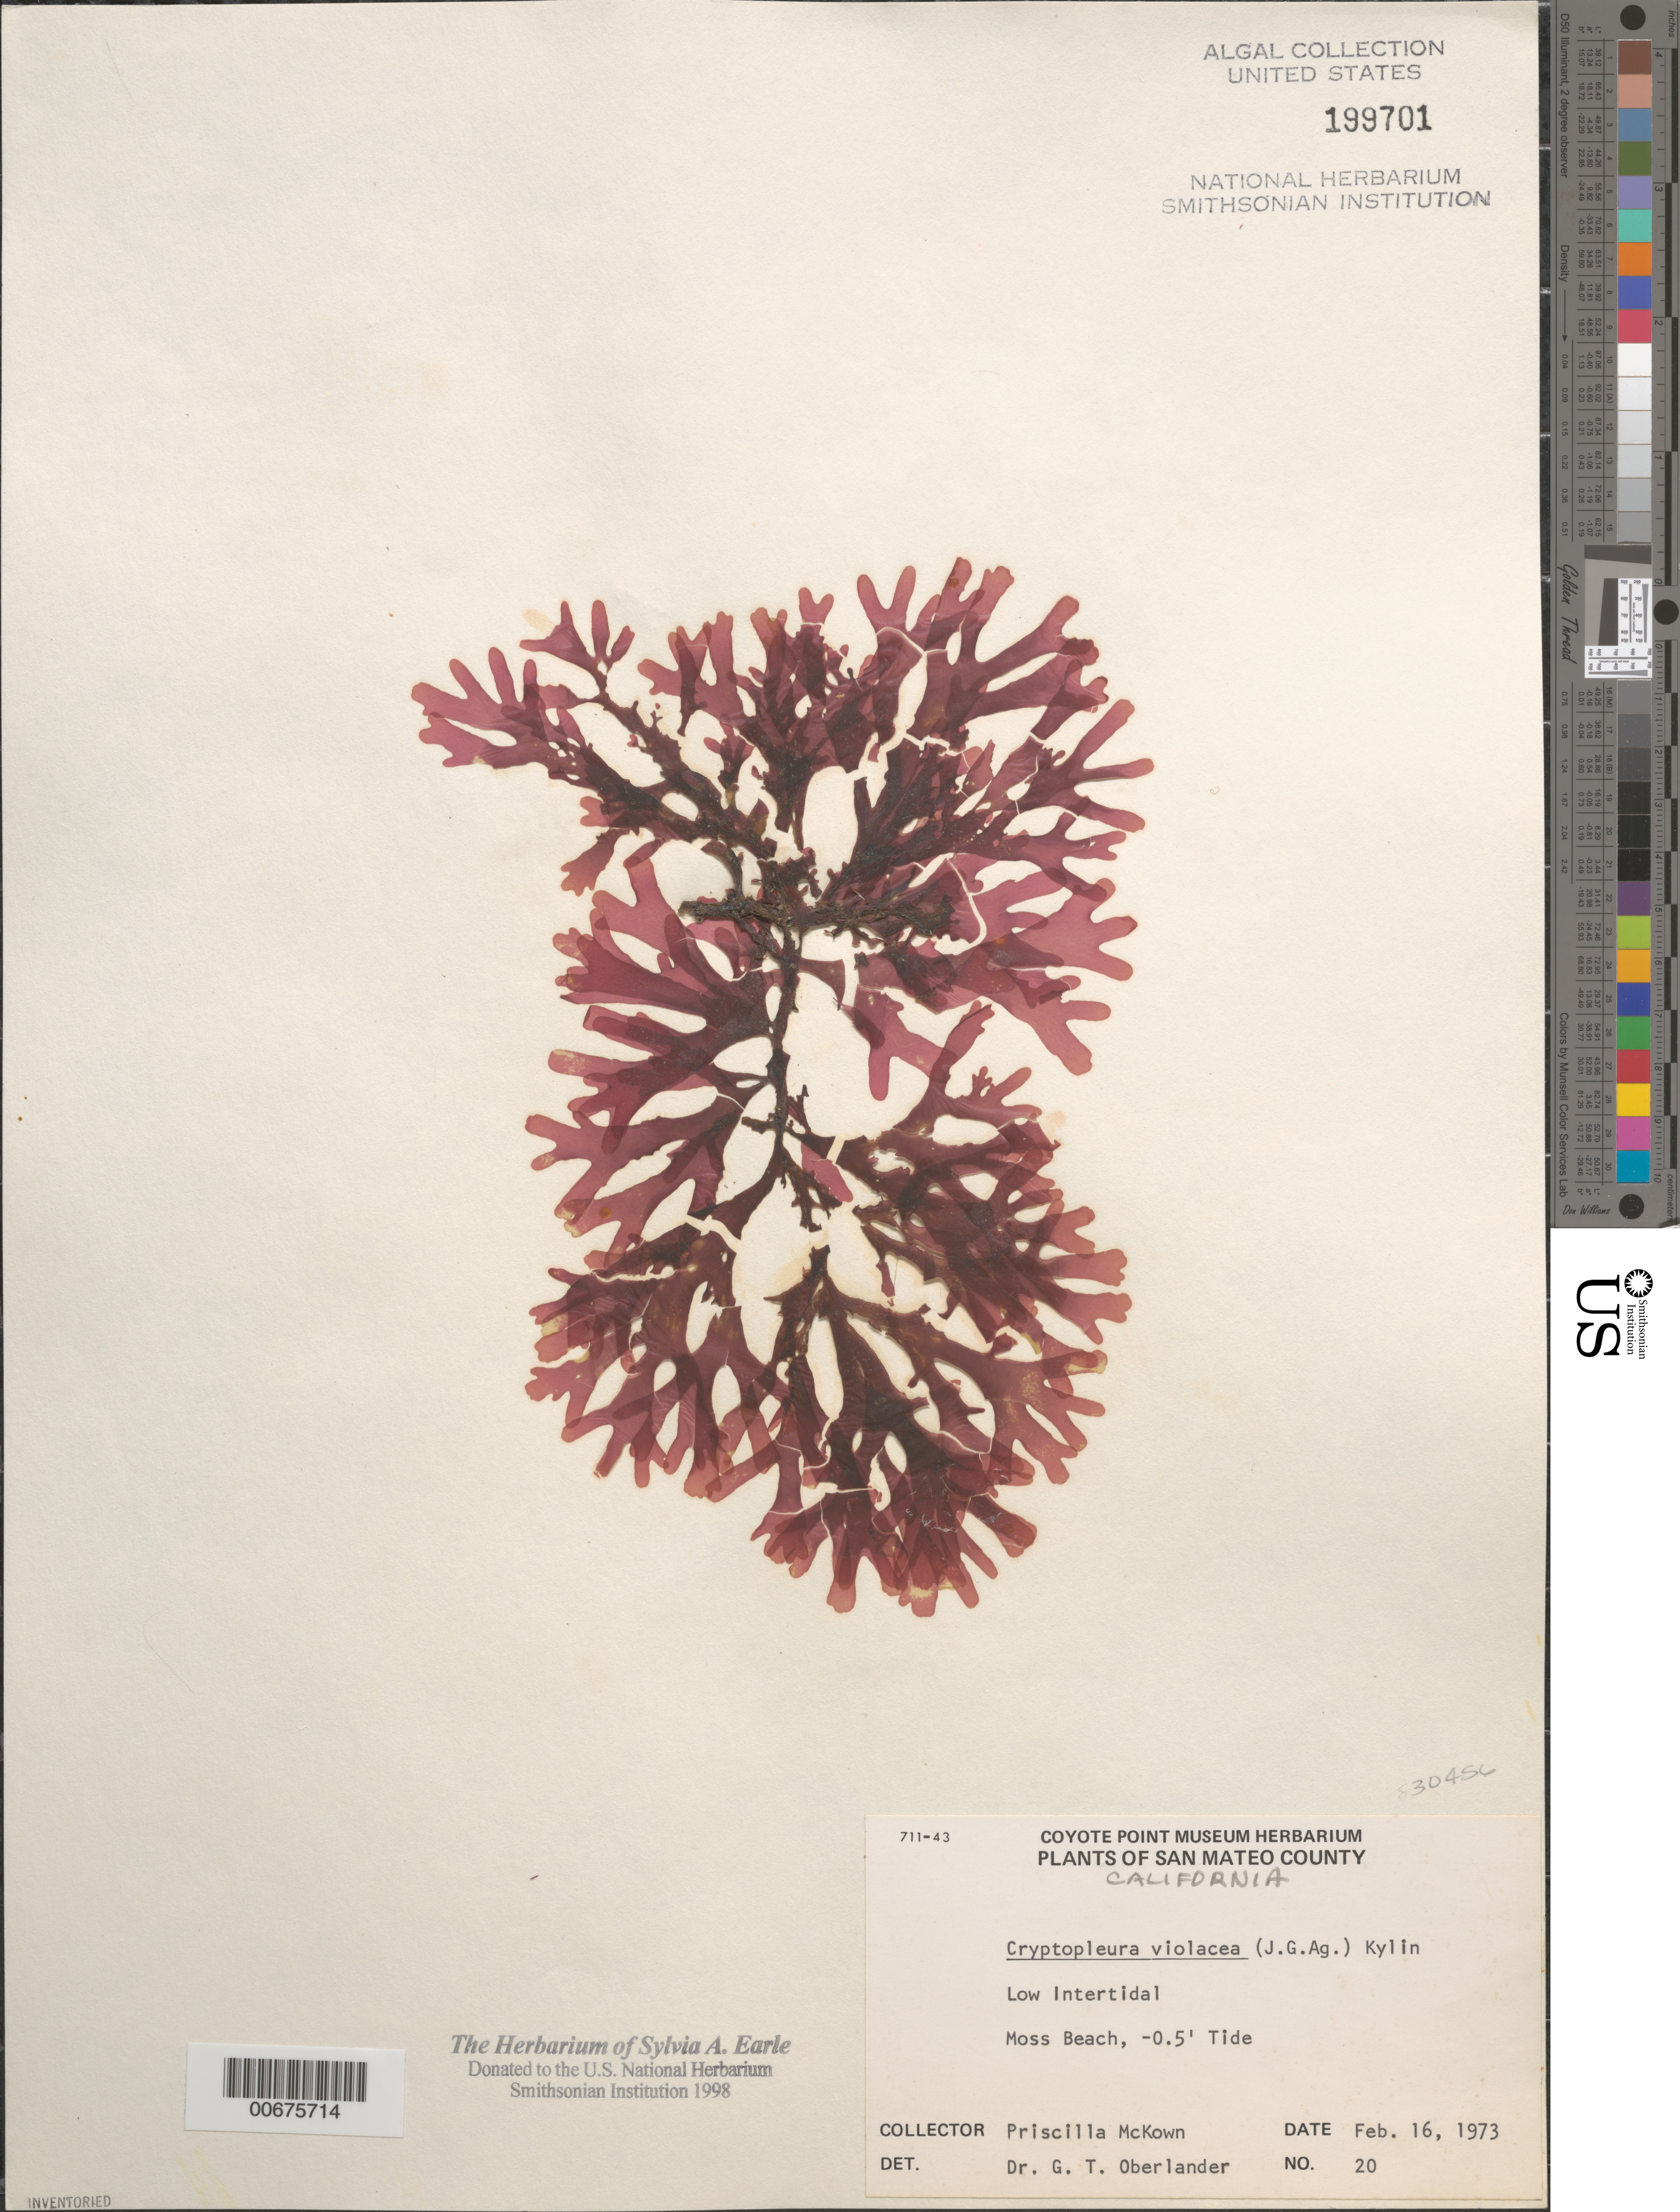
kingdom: Plantae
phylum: Rhodophyta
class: Florideophyceae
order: Ceramiales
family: Delesseriaceae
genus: Cryptopleura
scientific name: Cryptopleura violacea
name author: (J. Ag.) Kylin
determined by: Oberlander, G. T.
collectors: P. McKown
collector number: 20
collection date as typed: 16 Feb 1973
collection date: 1973-02-16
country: United States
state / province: California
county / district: San Mateo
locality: Moss Beach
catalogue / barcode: US 199701